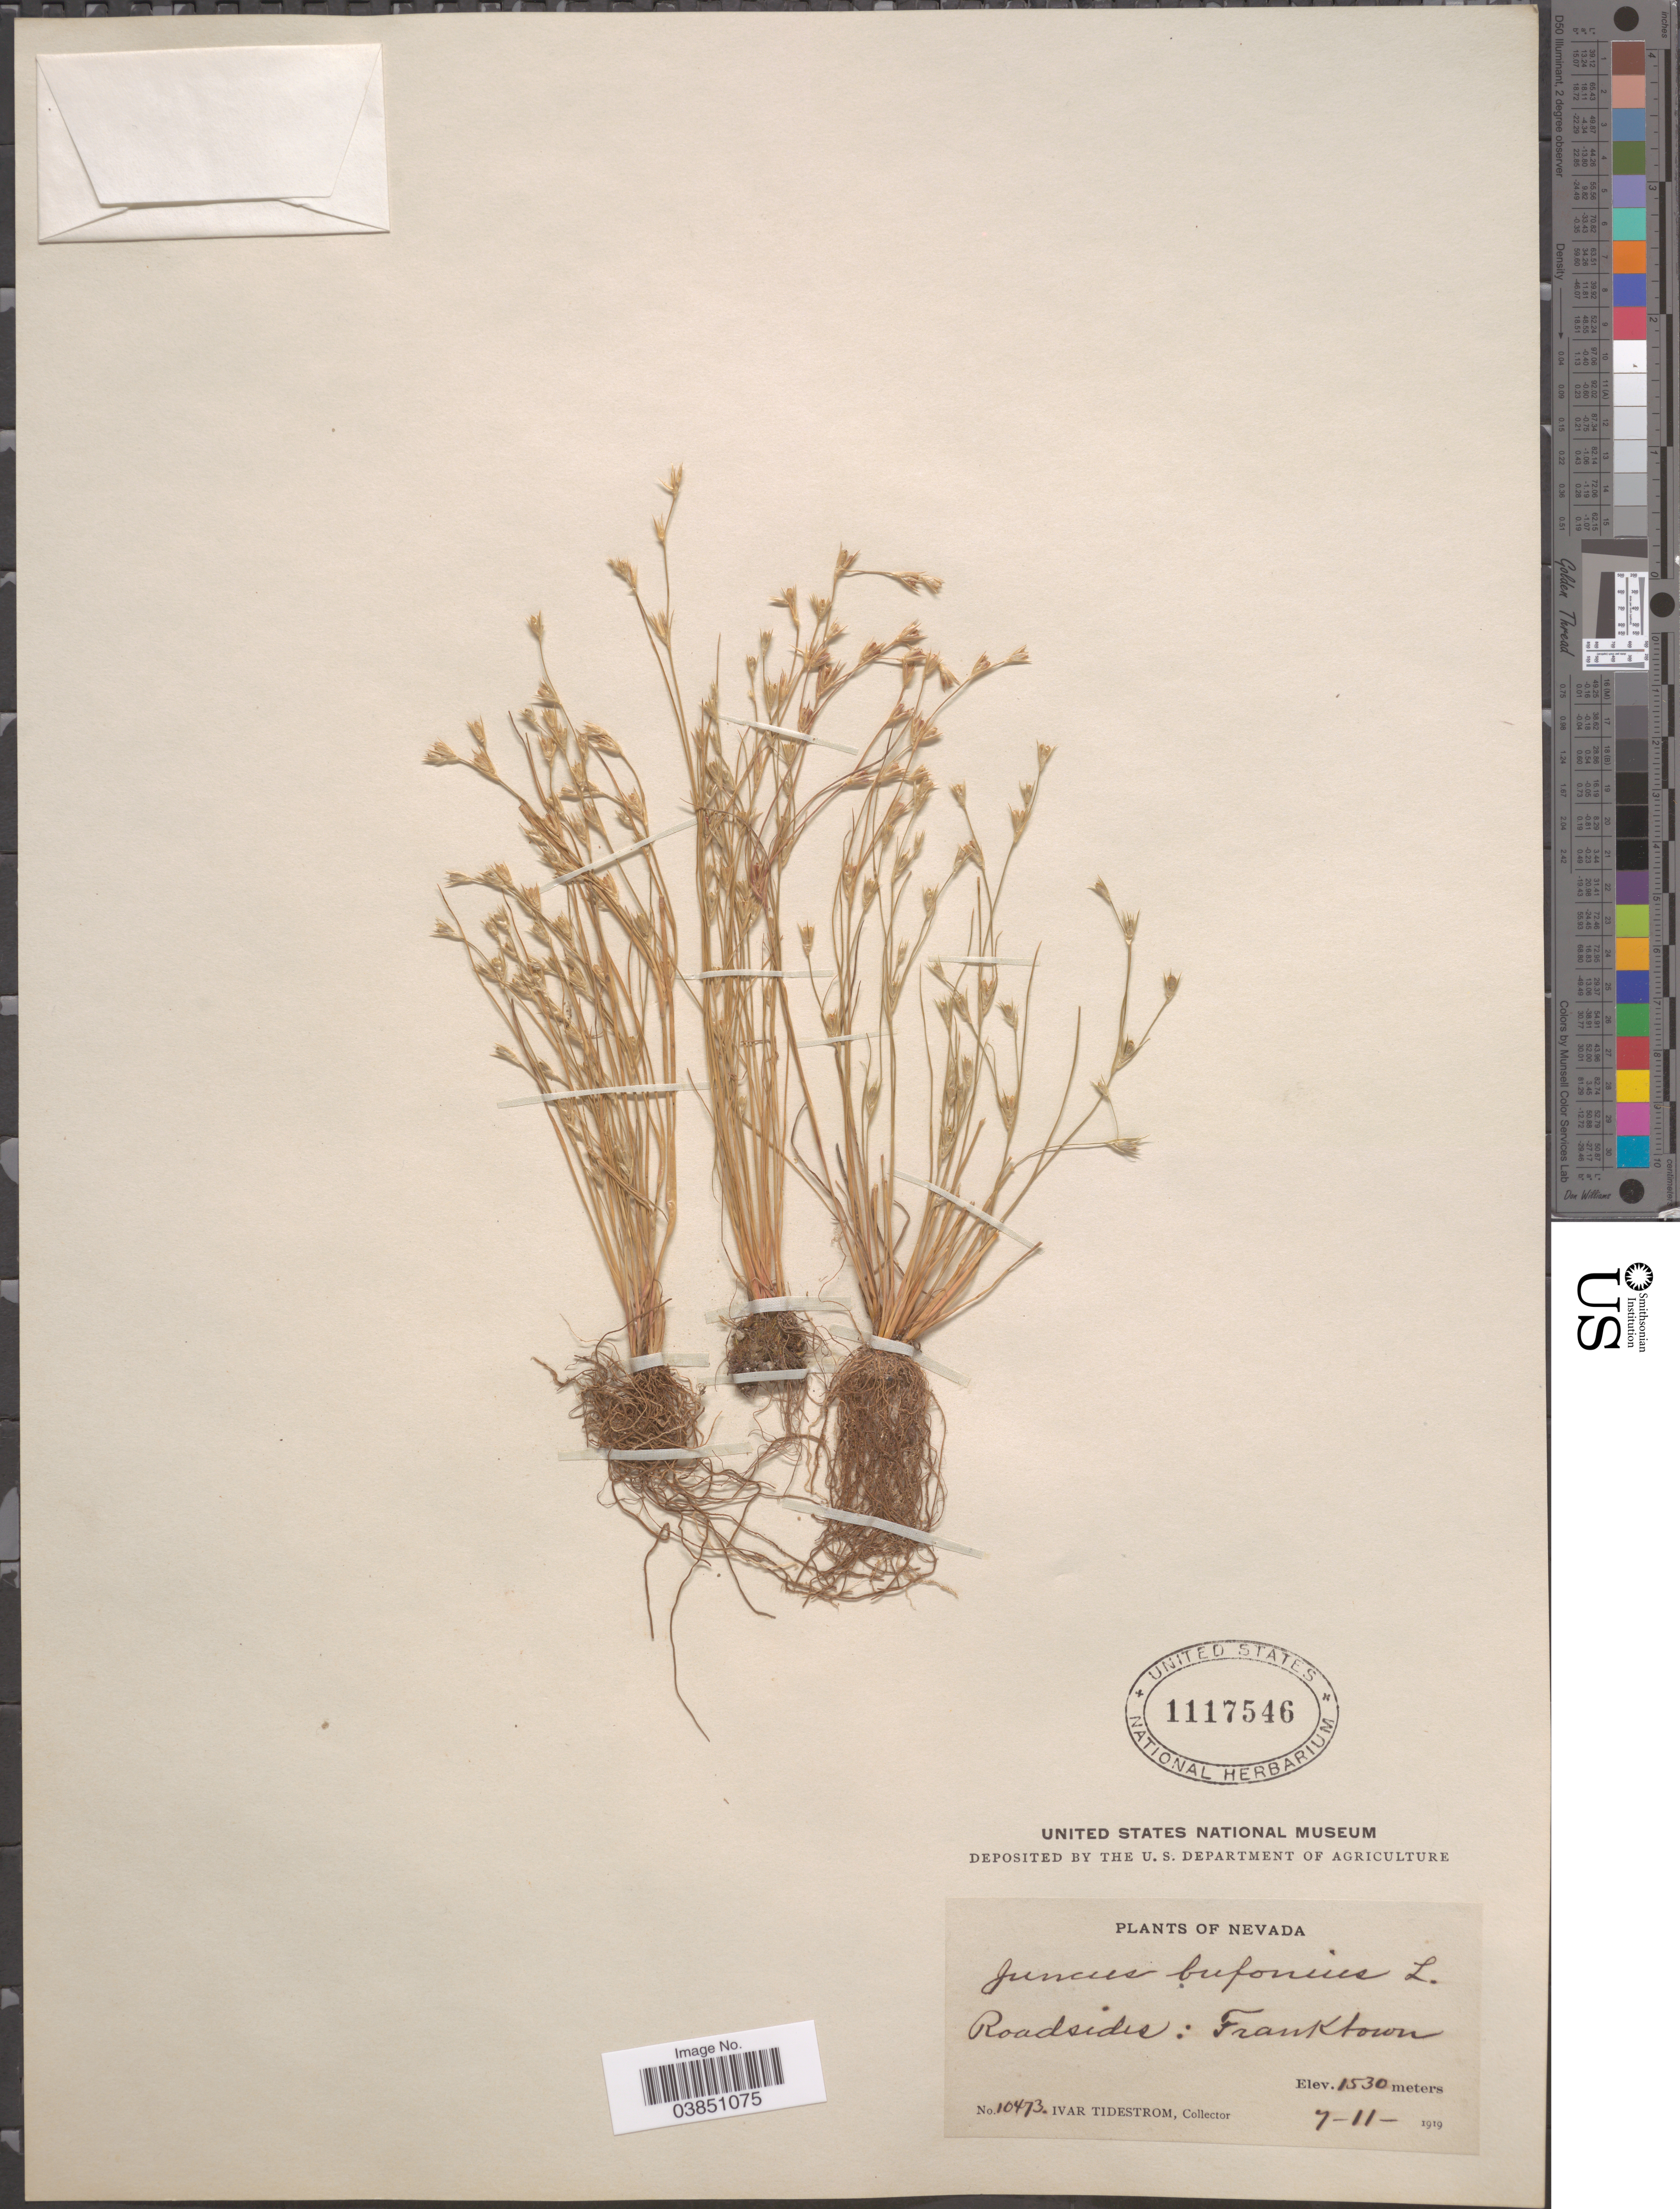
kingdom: Plantae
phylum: Tracheophyta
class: Liliopsida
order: Poales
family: Juncaceae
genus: Juncus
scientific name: Juncus bufonius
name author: L.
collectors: I. F. Tidestrom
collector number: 10473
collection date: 1919-07-11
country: United States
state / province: Nevada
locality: Roadsides: Franktown.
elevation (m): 1530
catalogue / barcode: US 1117546